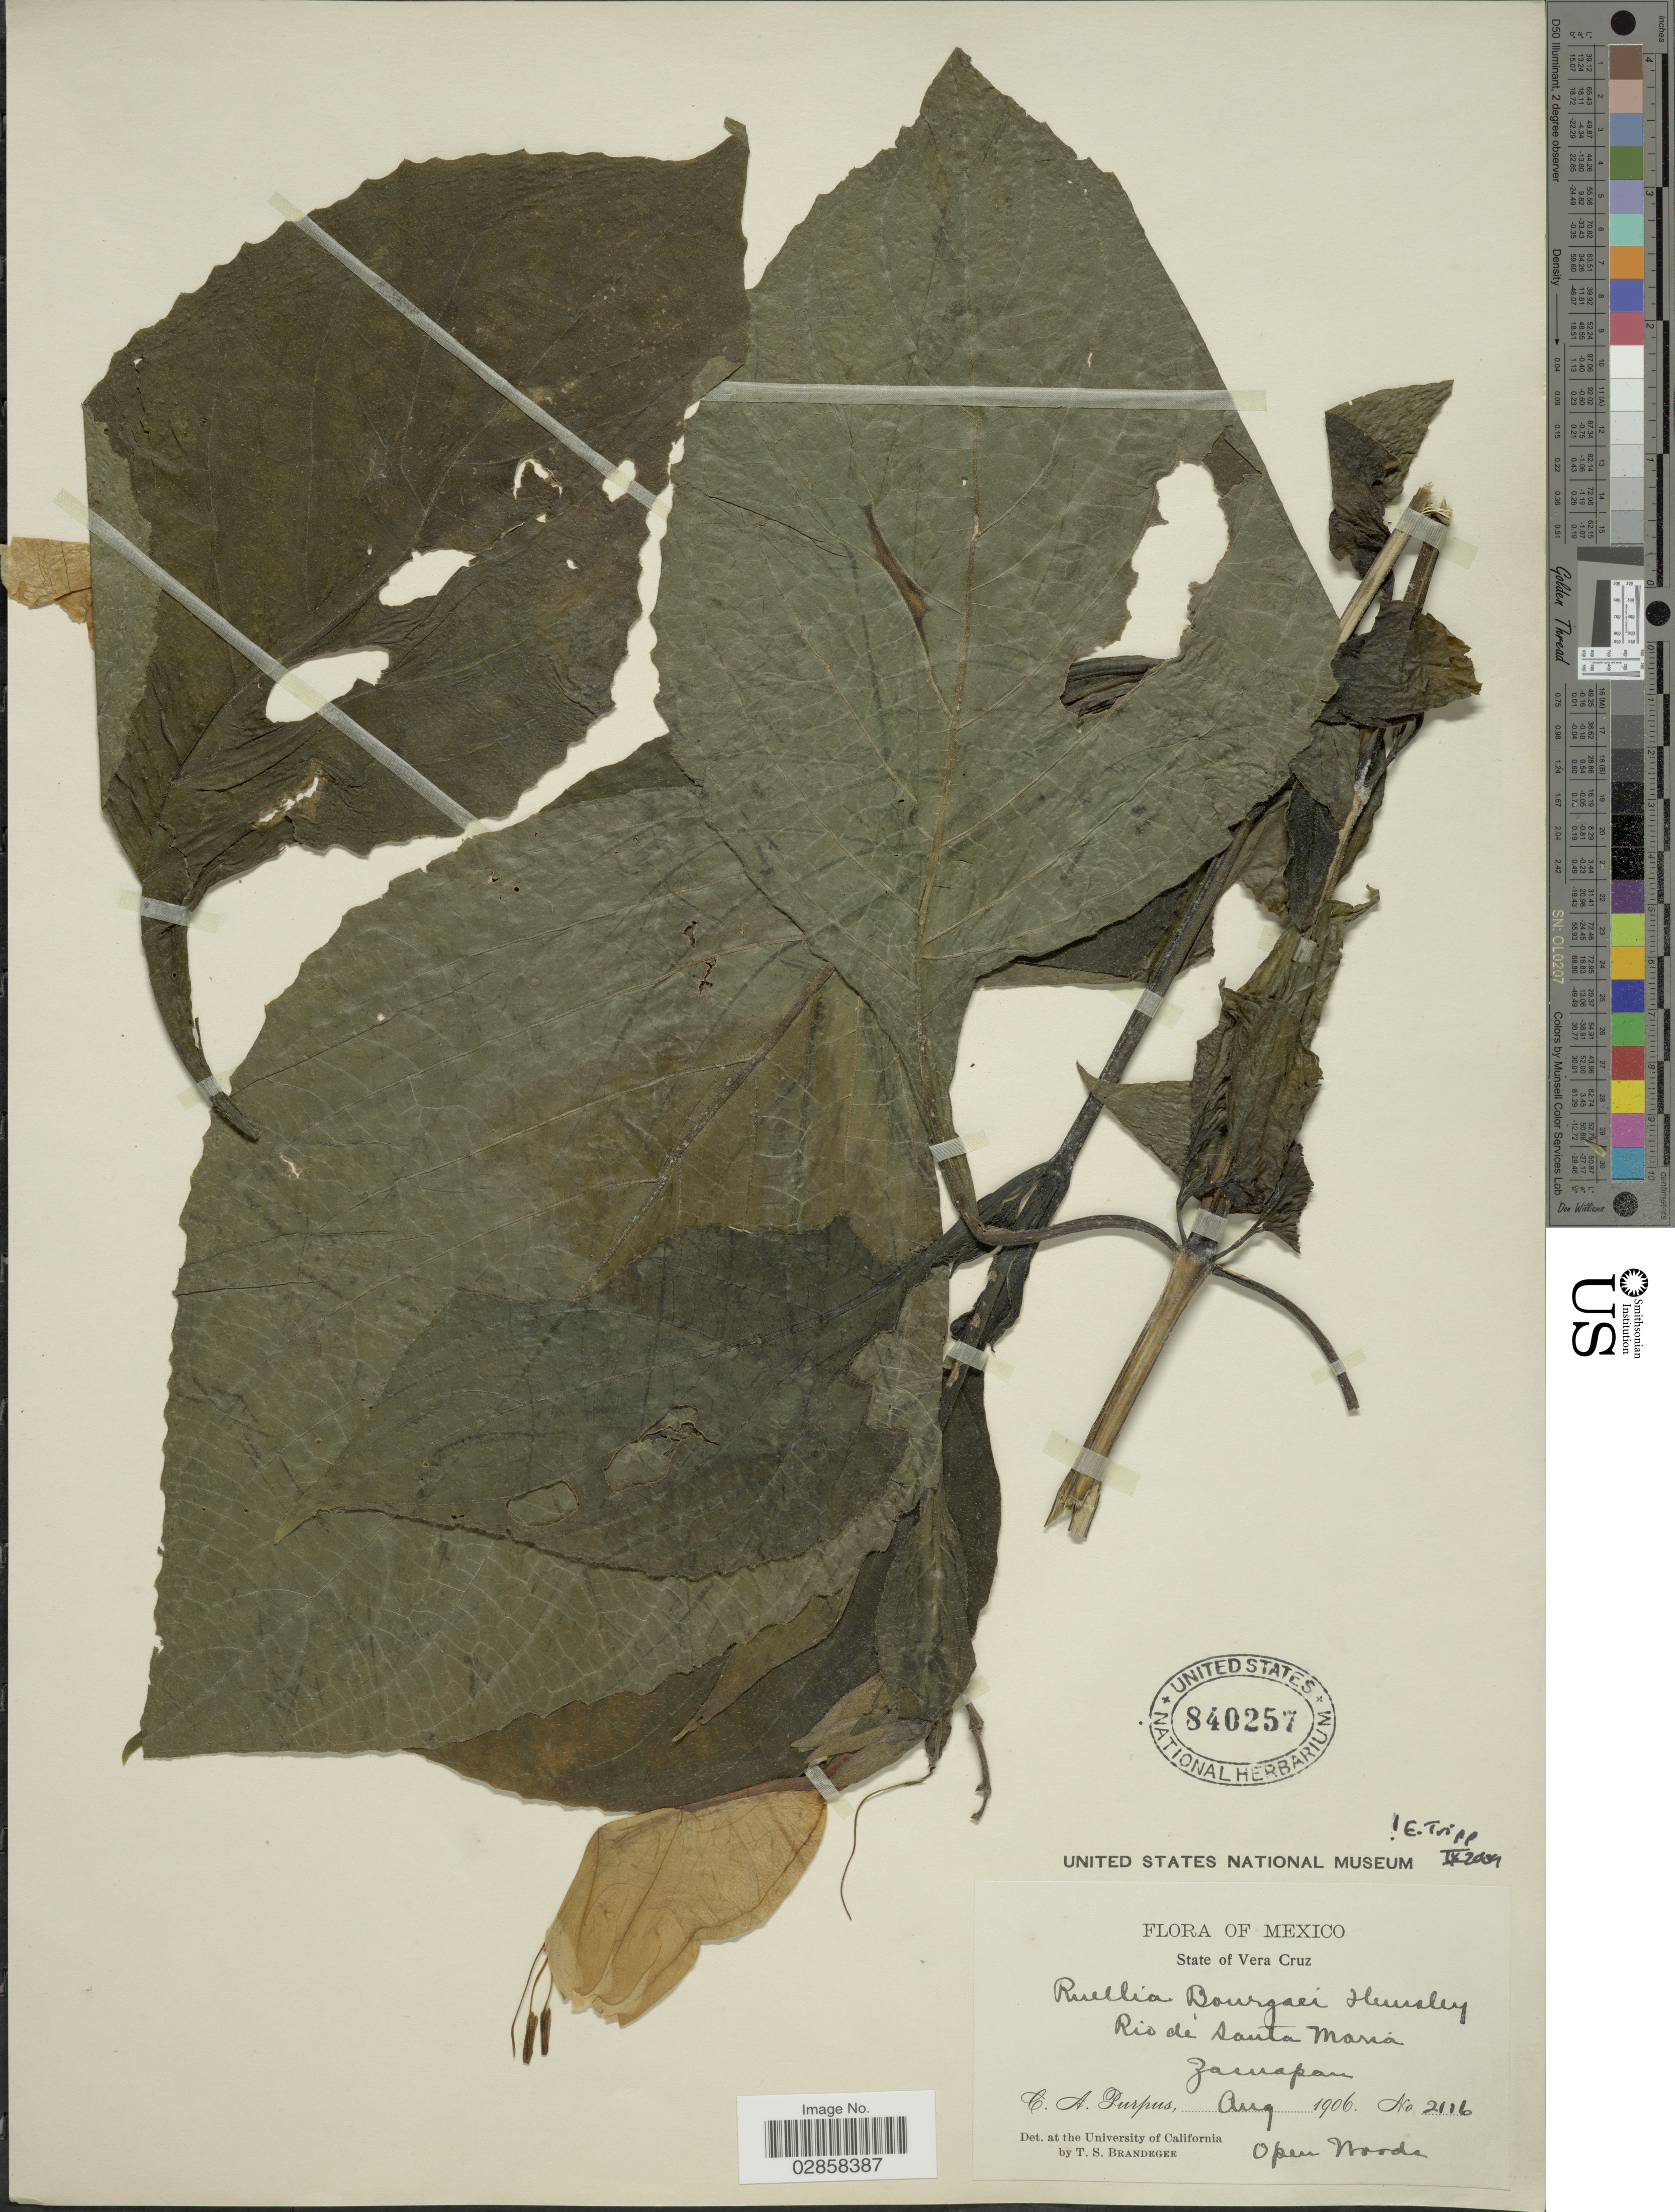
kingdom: Plantae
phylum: Tracheophyta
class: Magnoliopsida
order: Lamiales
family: Acanthaceae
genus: Ruellia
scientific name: Ruellia bourgaei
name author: Hemsl.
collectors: C. A. Purpus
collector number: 2116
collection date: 1906-08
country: Mexico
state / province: Veracruz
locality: State of Vera Cruz. Rio de Santa Maria. Zacuapan.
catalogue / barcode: US 840257